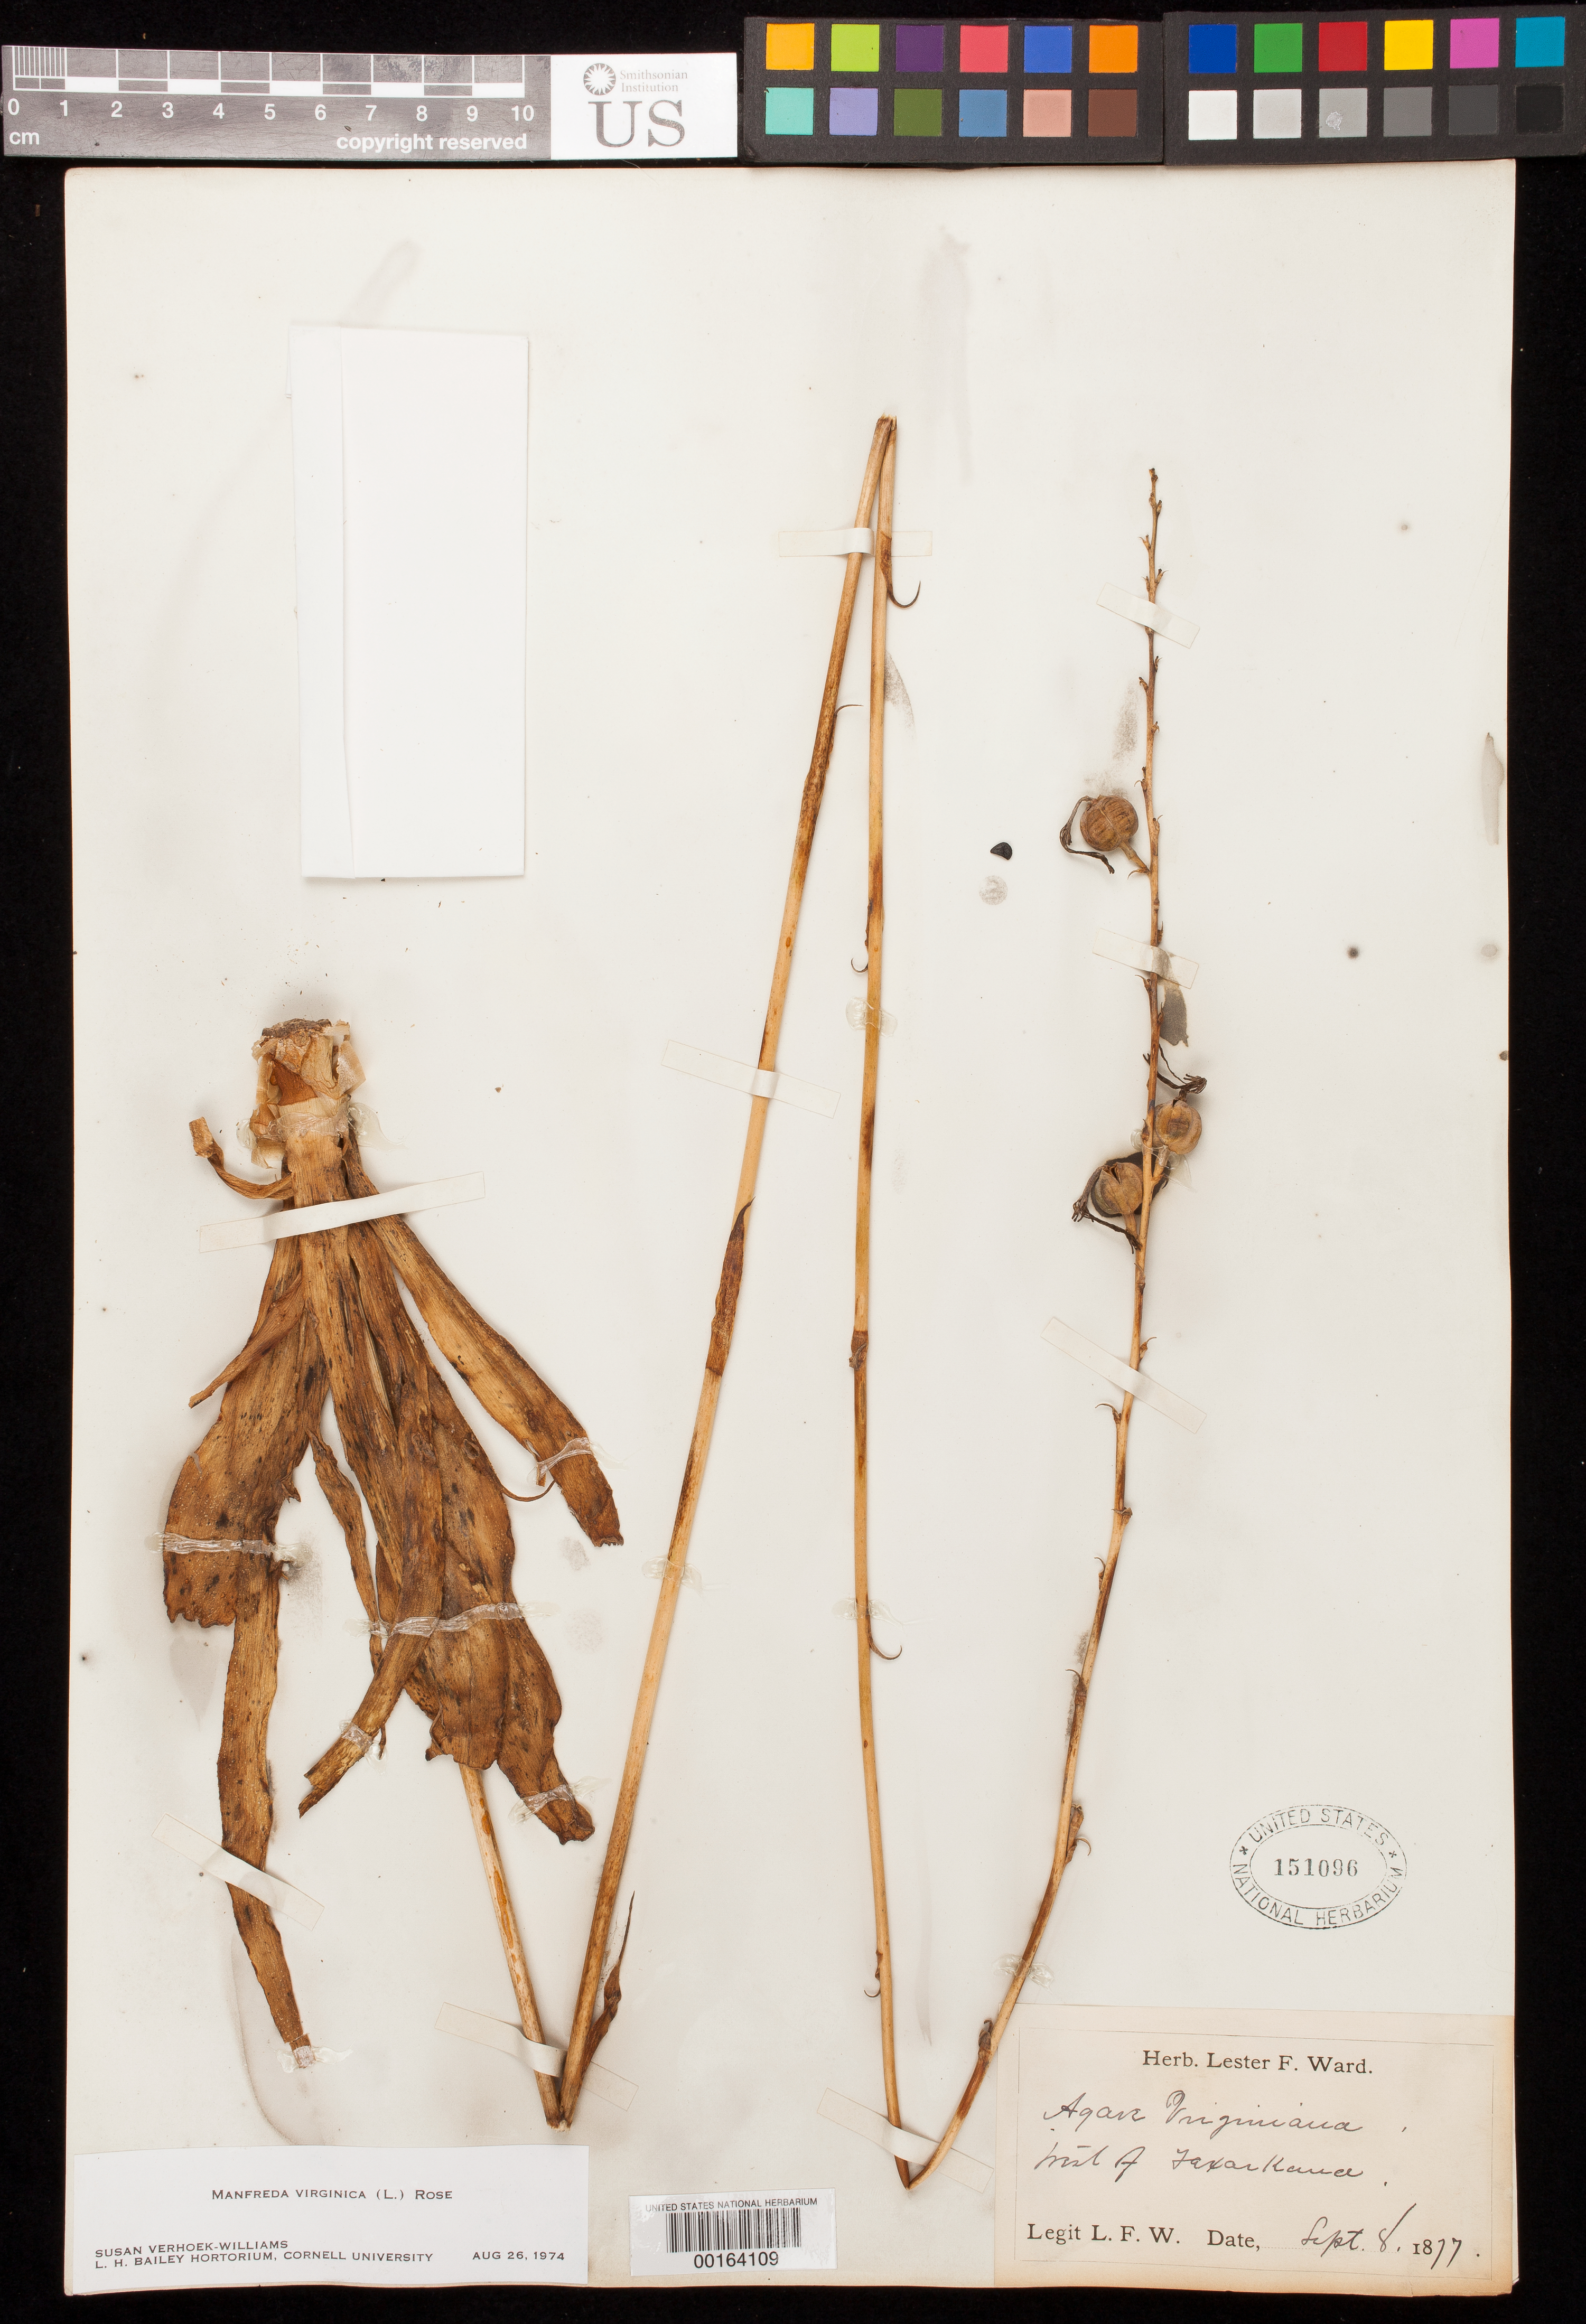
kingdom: Plantae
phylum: Tracheophyta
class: Liliopsida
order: Asparagales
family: Asparagaceae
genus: Manfreda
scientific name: Manfreda virginica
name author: (L.) Salisb. ex Rose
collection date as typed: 08 Sep 1877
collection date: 1877-09-08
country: United States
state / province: Arkansas / Texas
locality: W of texarkana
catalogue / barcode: US 151096